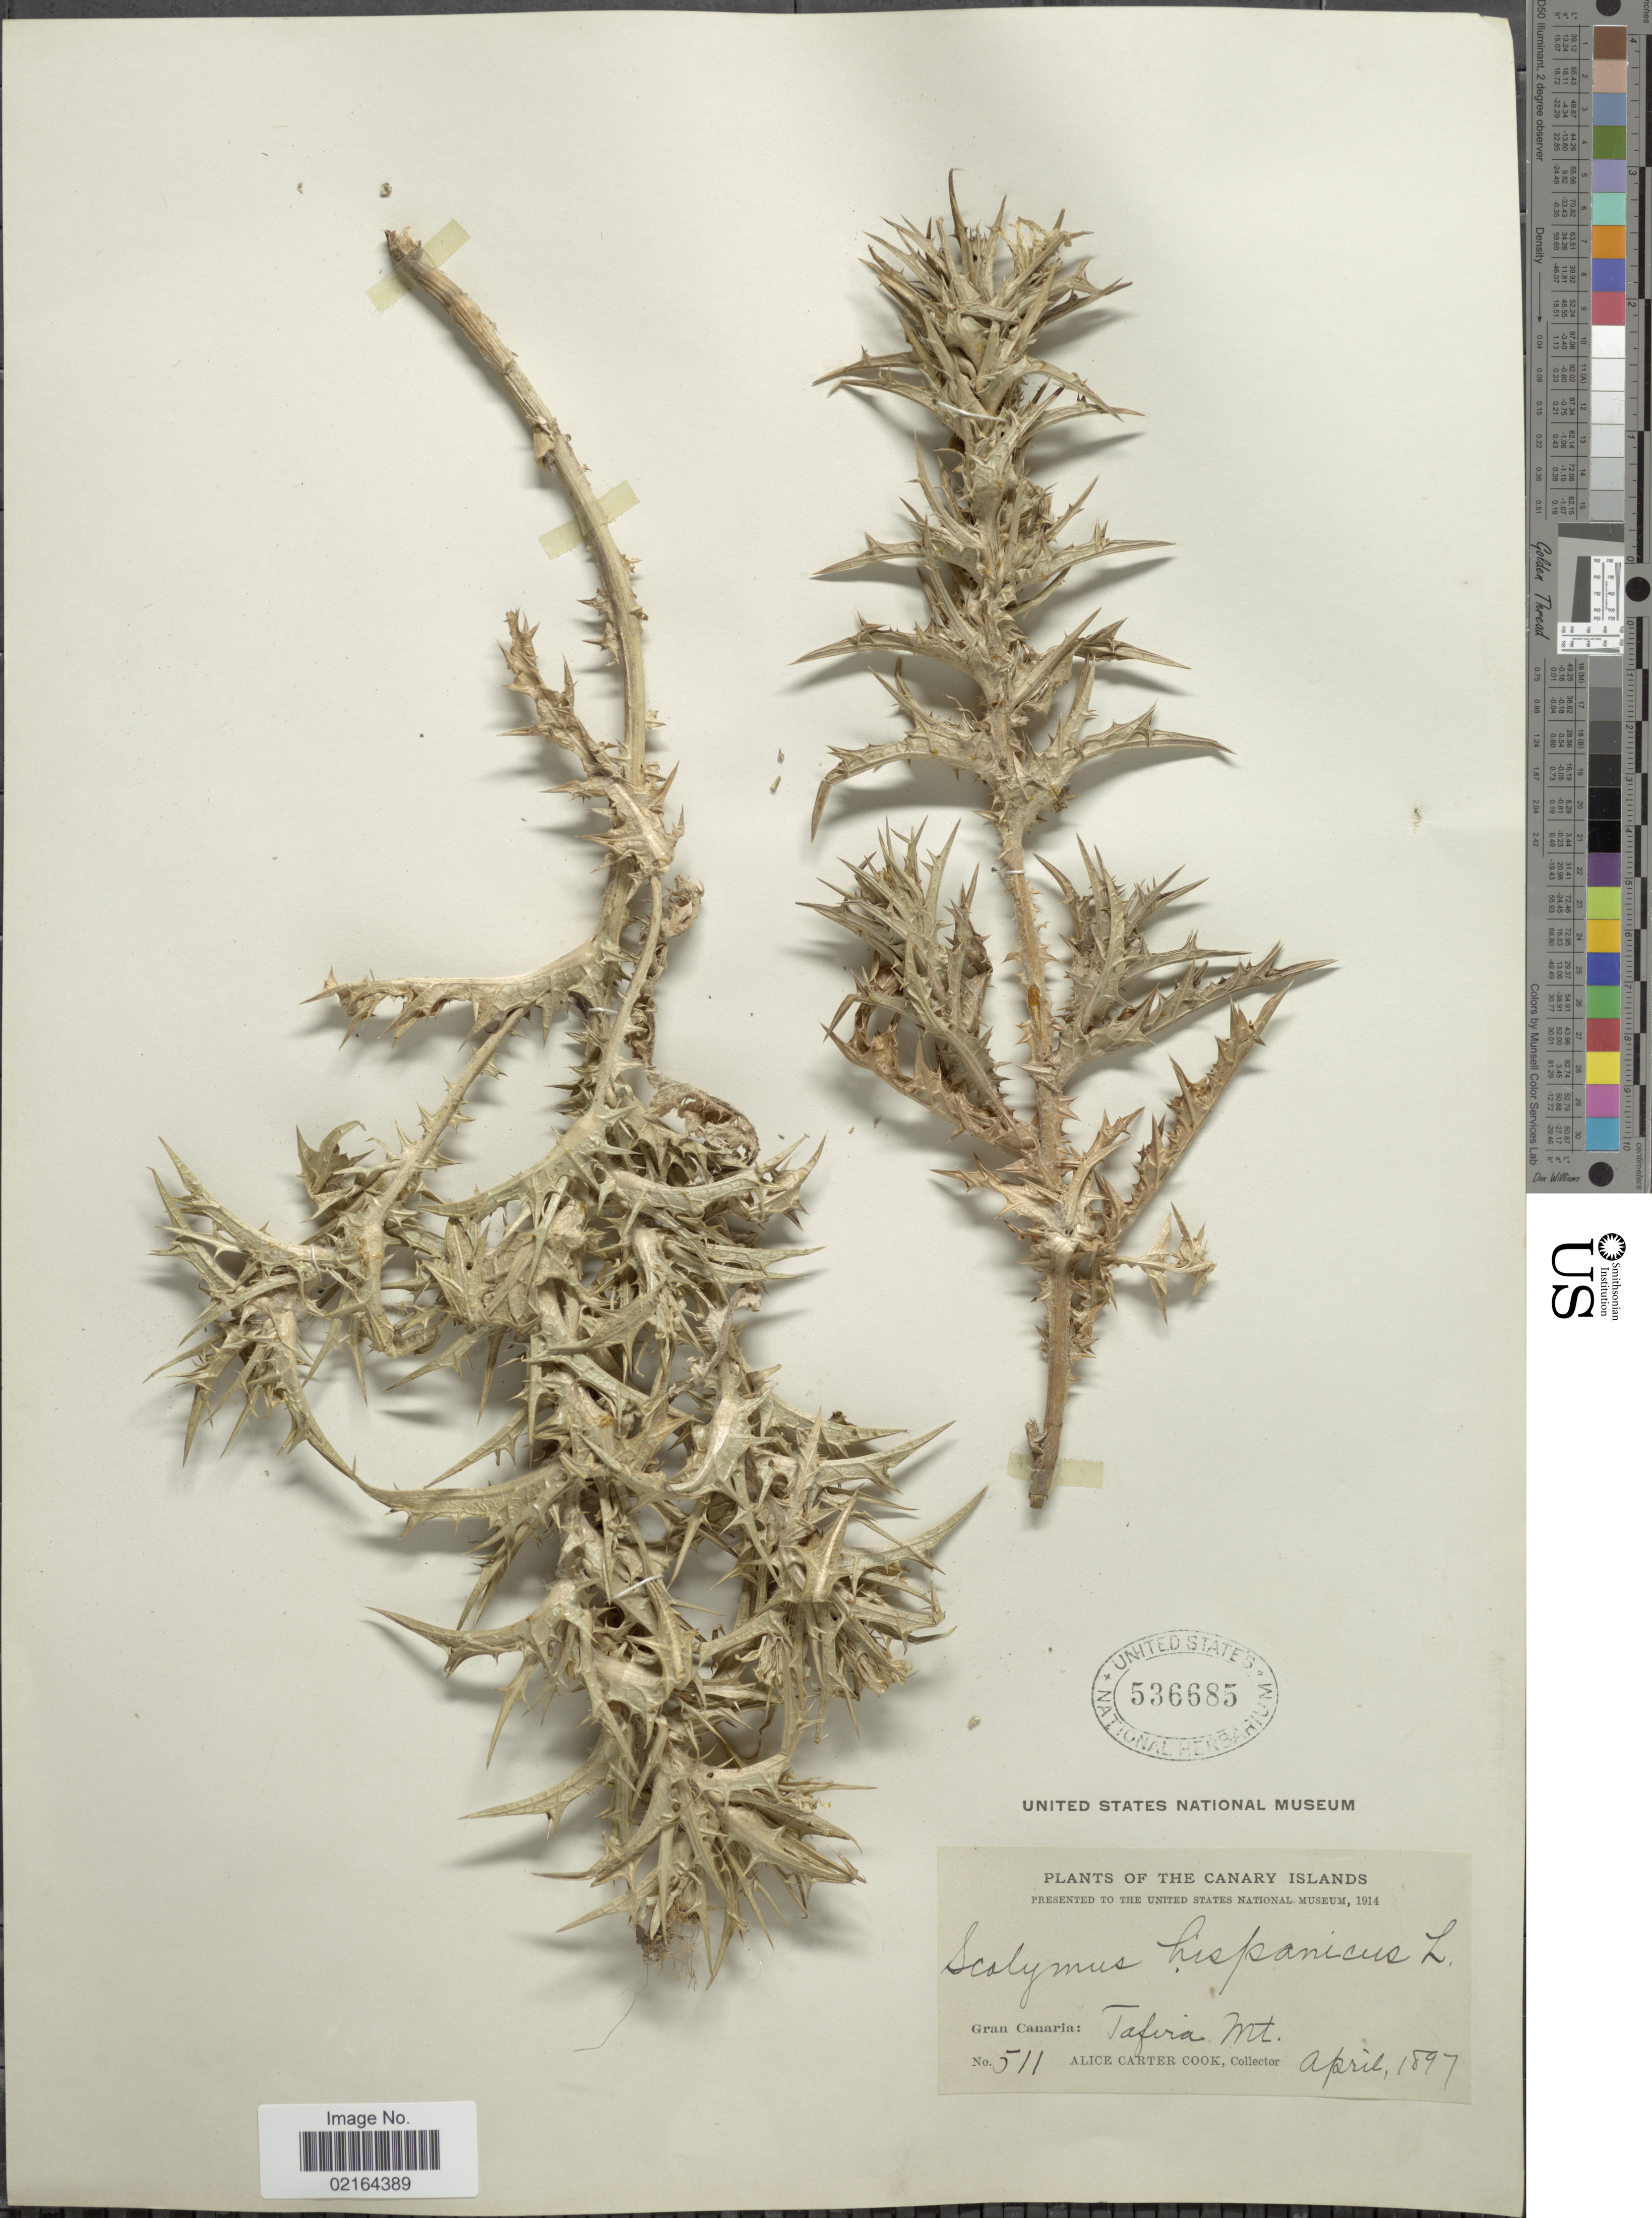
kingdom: Plantae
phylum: Tracheophyta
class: Magnoliopsida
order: Asterales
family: Asteraceae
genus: Scolymus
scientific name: Scolymus hispanicus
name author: L.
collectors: Alice C. Cook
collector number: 511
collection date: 1897-04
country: Spain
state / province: Canarias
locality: The Canary Islands, Gran Canaria: Tafira Mt.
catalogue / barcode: US 536685